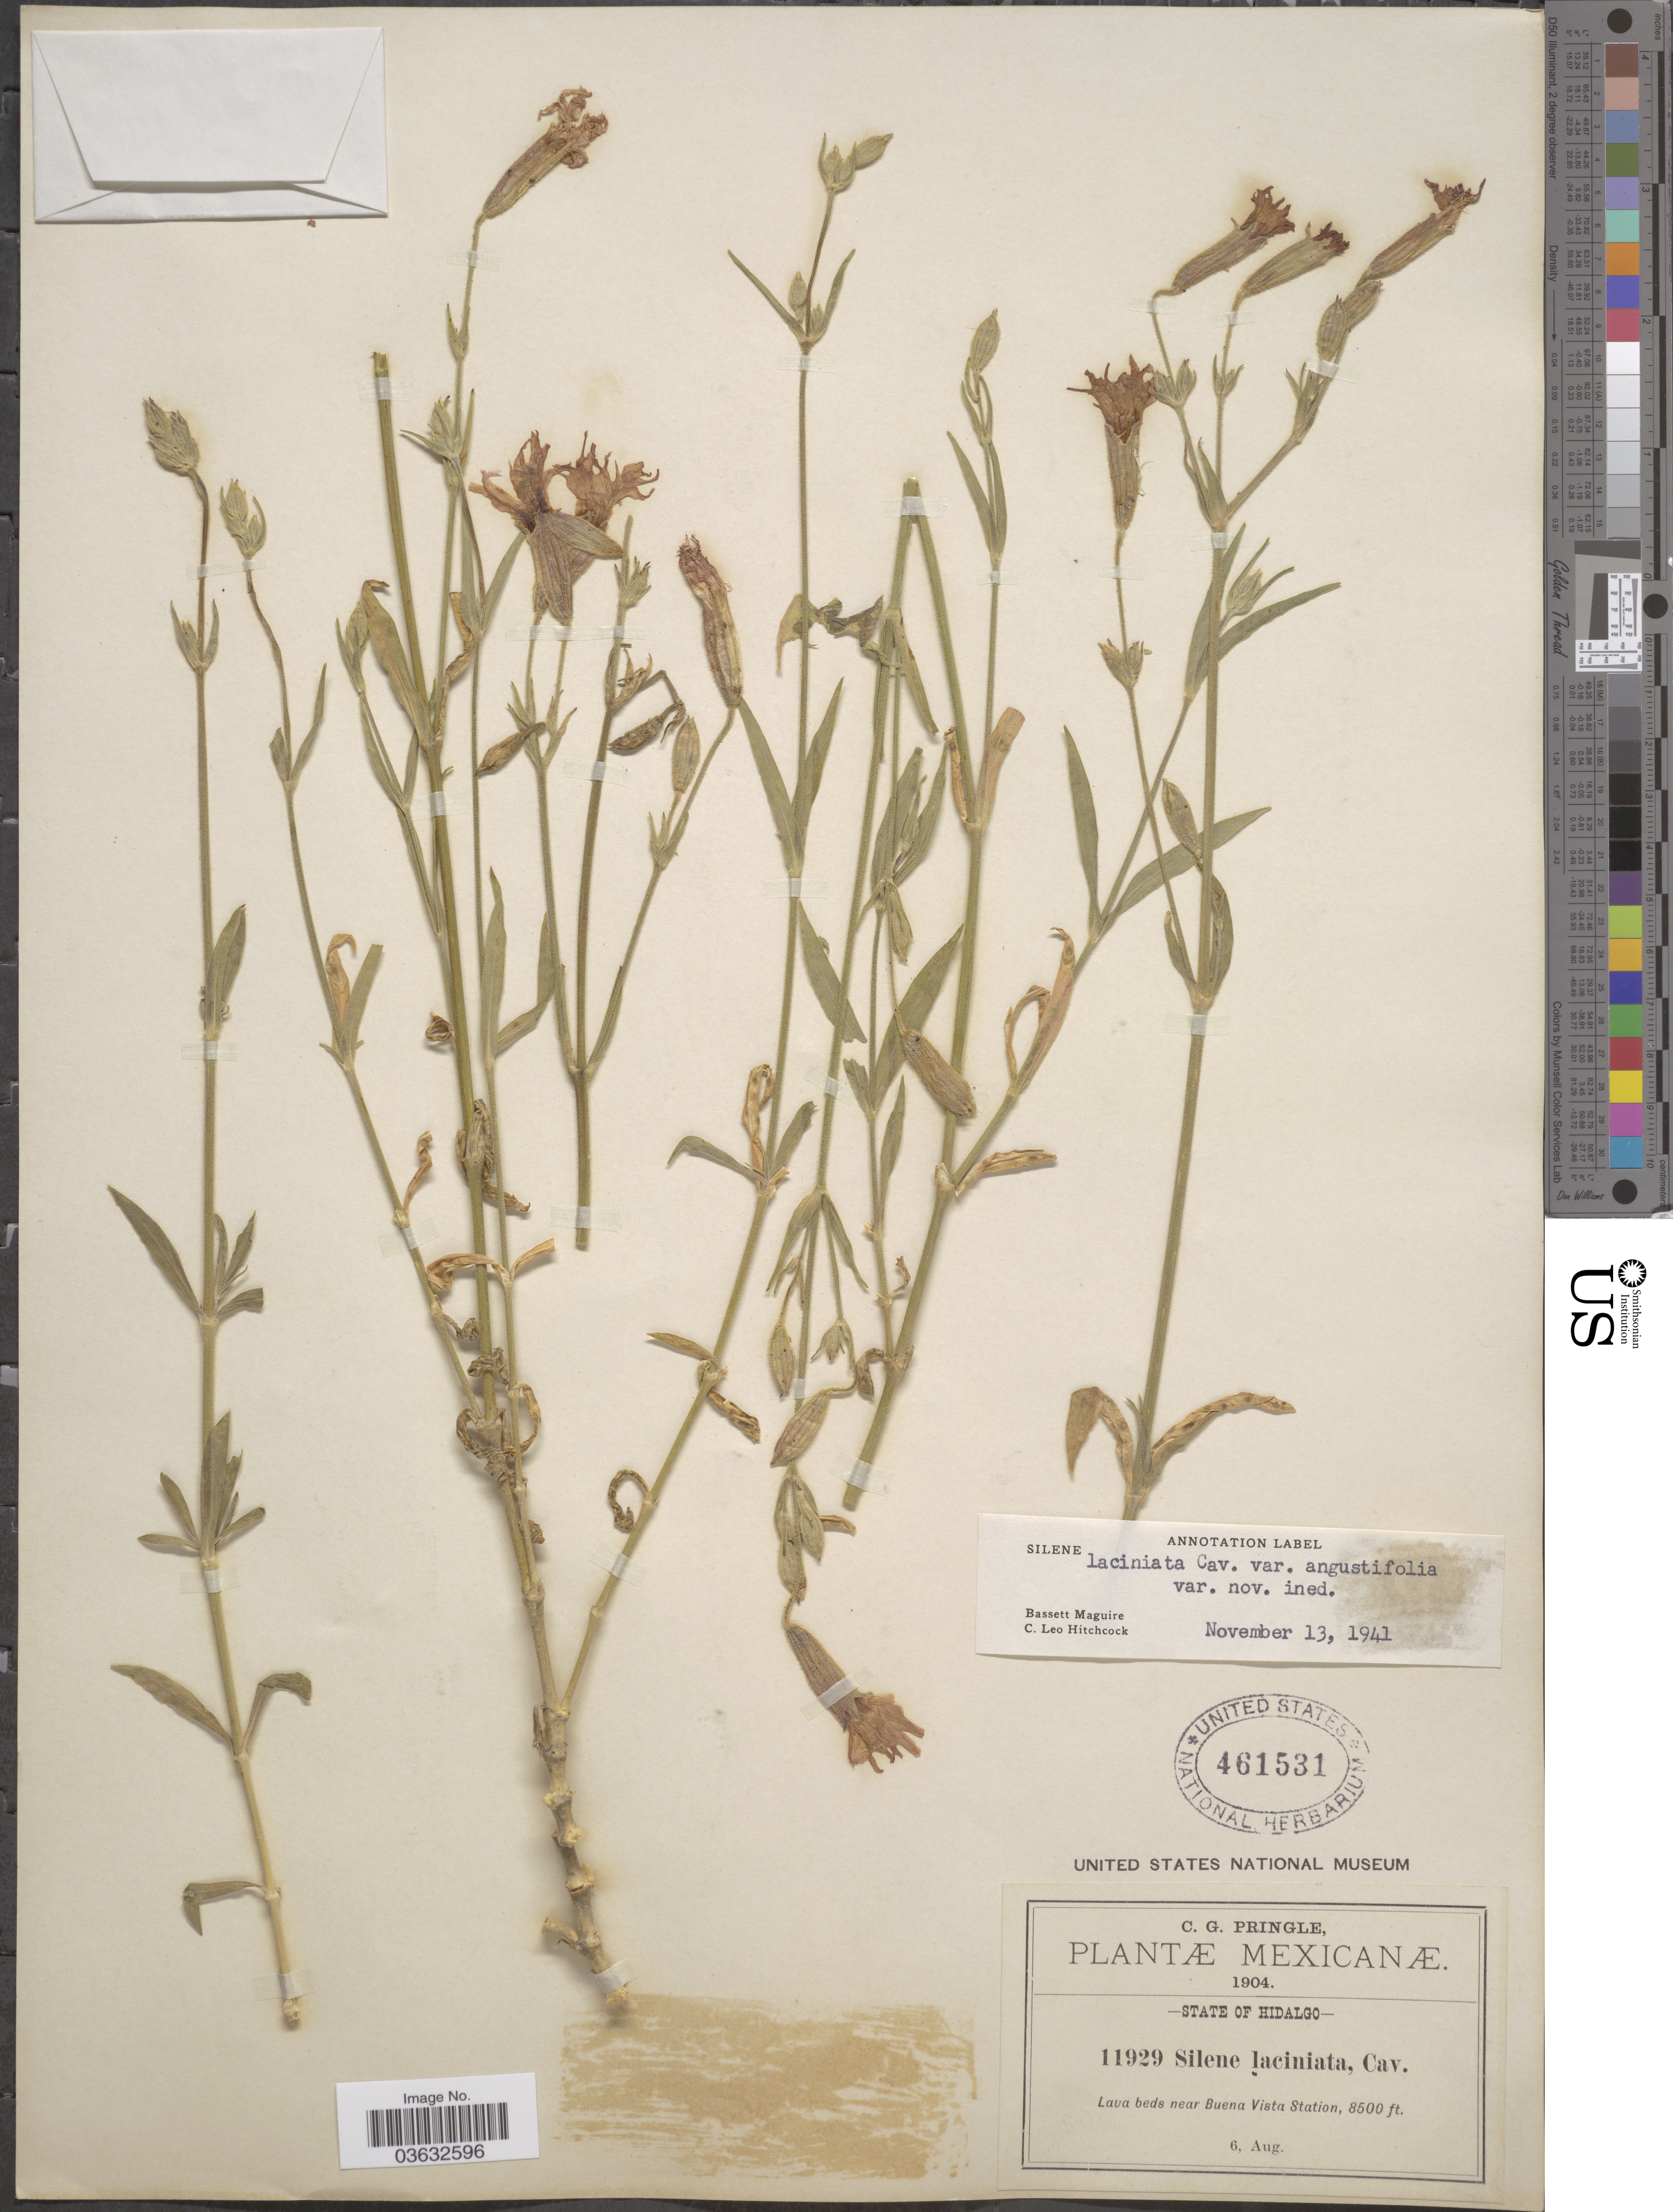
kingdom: Plantae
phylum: Tracheophyta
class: Magnoliopsida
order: Caryophyllales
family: Caryophyllaceae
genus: Silene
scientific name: Silene laciniata var. angustifolia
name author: C.L. Hitchc. & Maguire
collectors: C. G. Pringle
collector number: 11929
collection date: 1904-08-06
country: Mexico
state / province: Hidalgo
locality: Lava beds near Buena Vista Station.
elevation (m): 2591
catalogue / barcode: US 461531